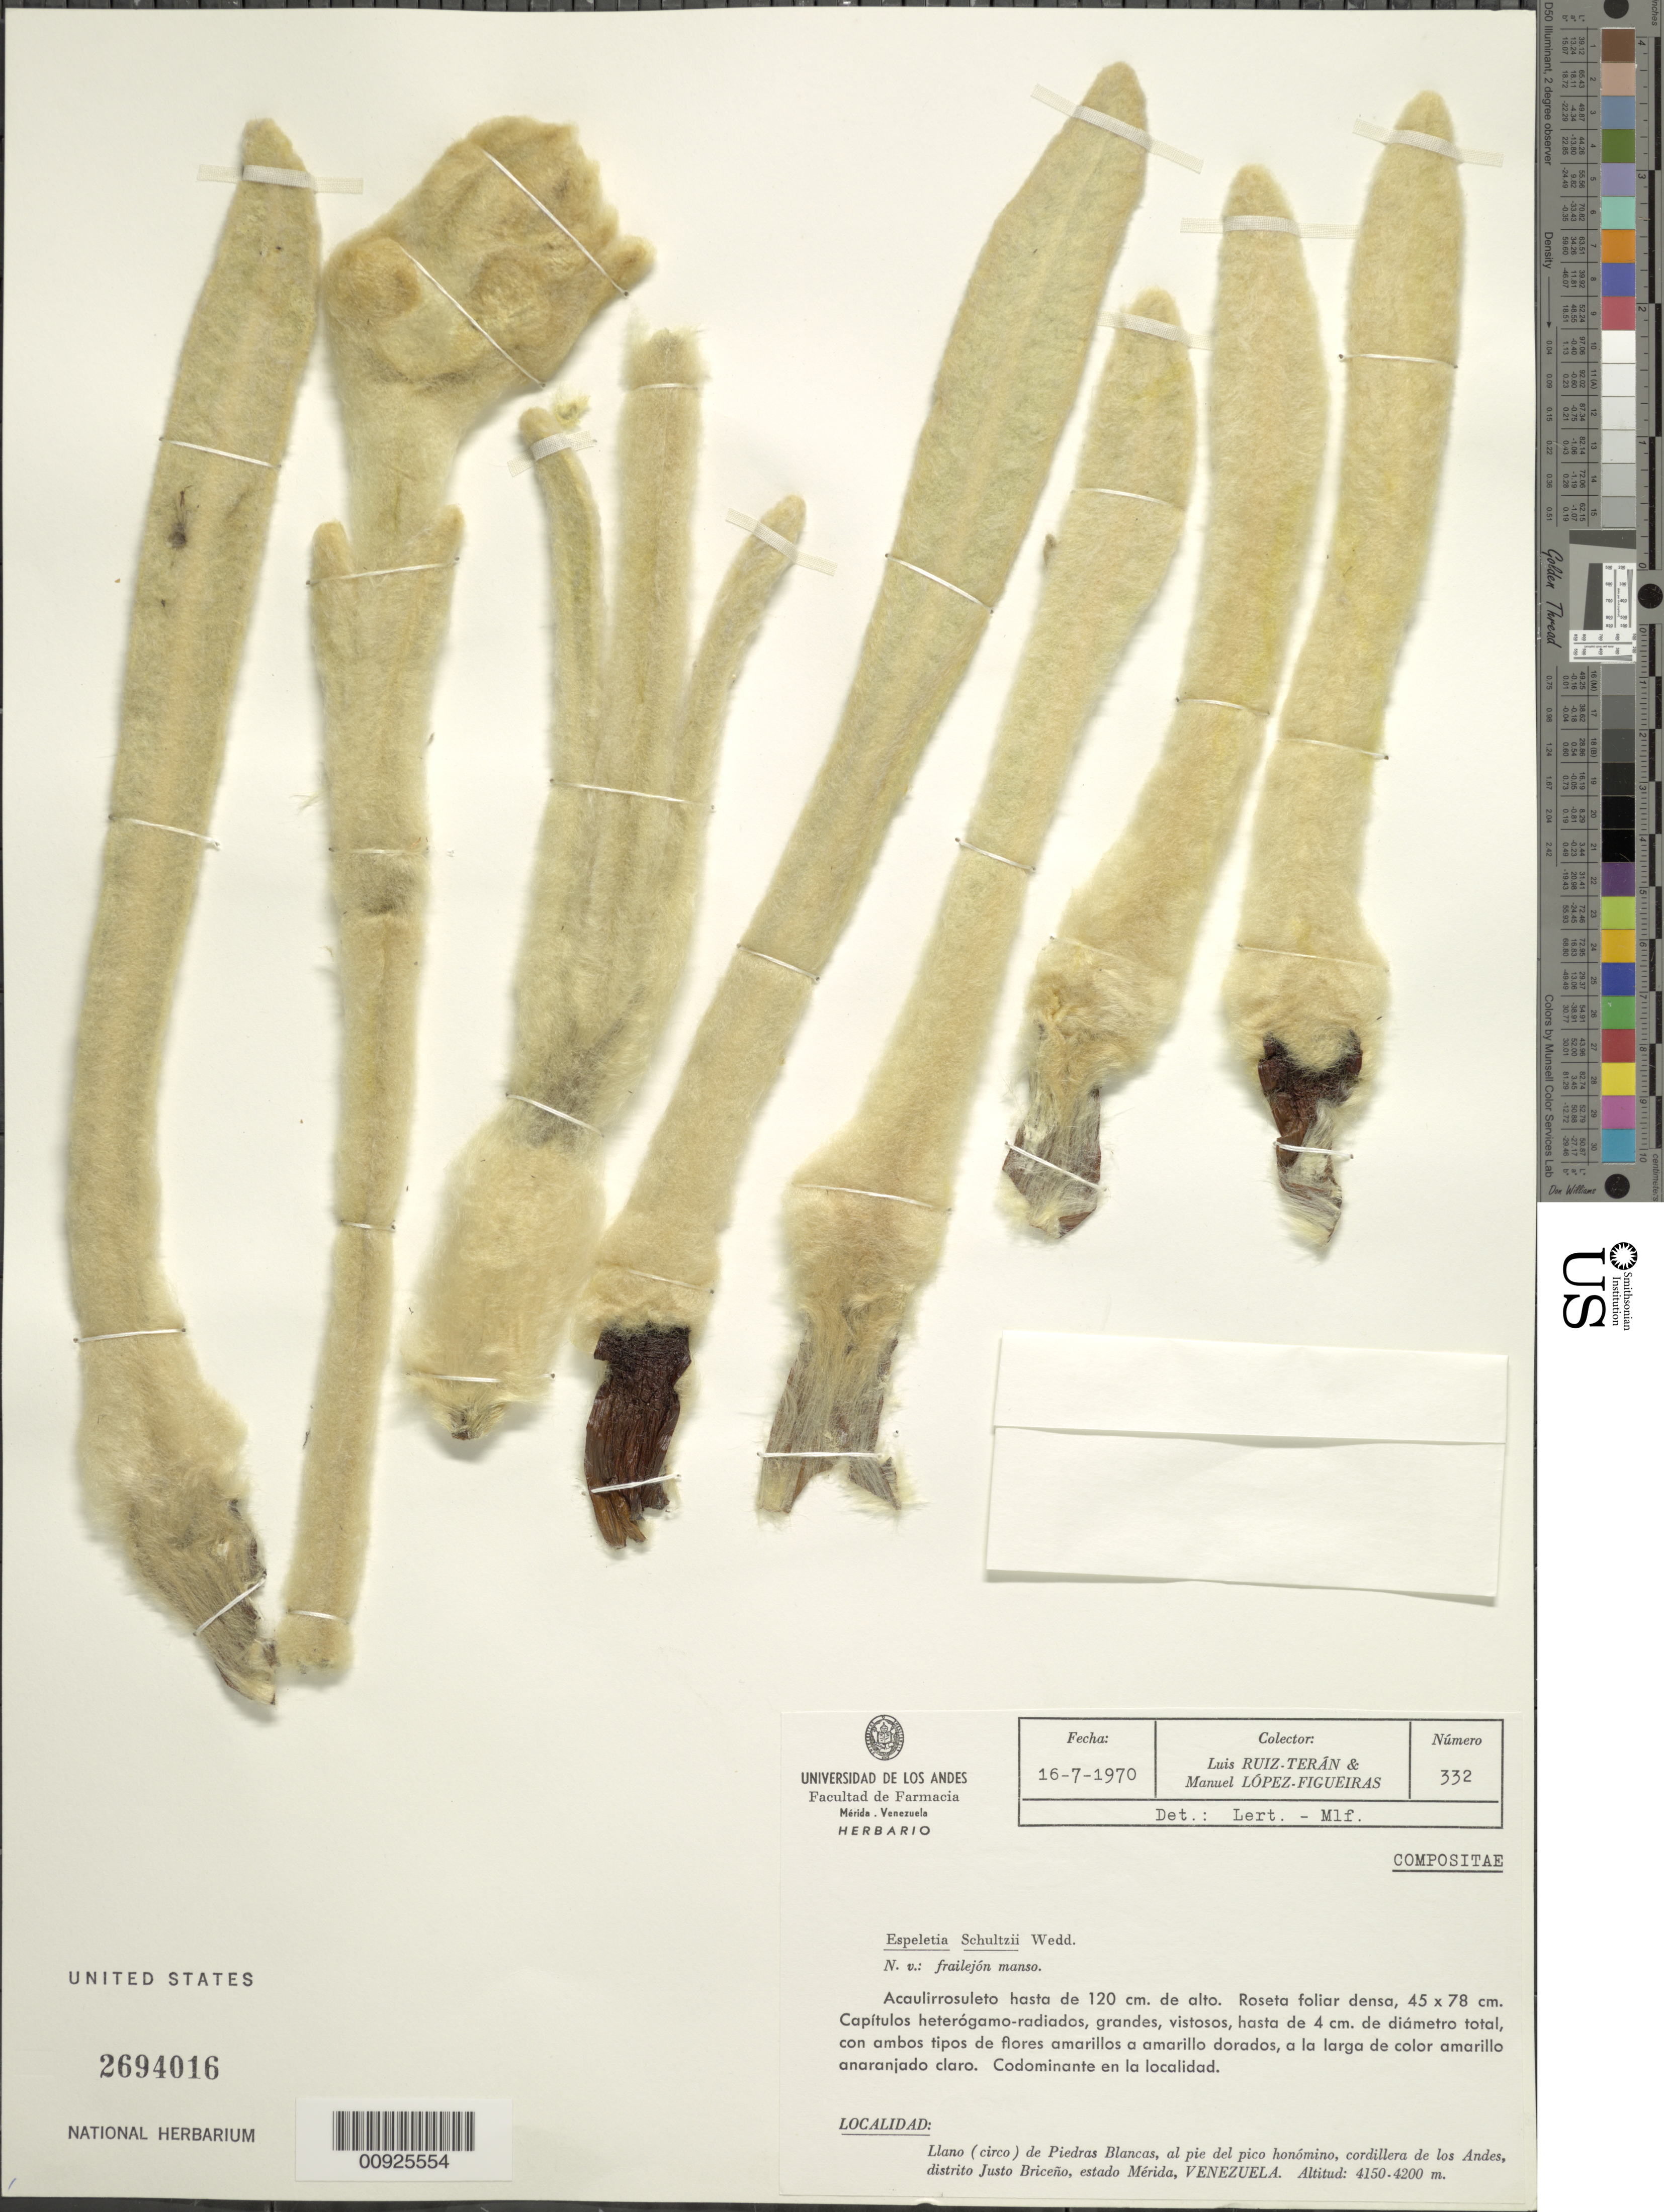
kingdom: Plantae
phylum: Tracheophyta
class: Magnoliopsida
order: Asterales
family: Asteraceae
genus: Espeletia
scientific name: Espeletia schultzii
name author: Wedd.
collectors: L. E. Ruíz-Terán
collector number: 332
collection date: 1970-07-17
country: Venezuela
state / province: Mérida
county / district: Justo Briceño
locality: Llano (circo) de Piedras Blancas, al pie del pico homónimo, cordillera de los Andes.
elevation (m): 4150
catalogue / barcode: US 2694016